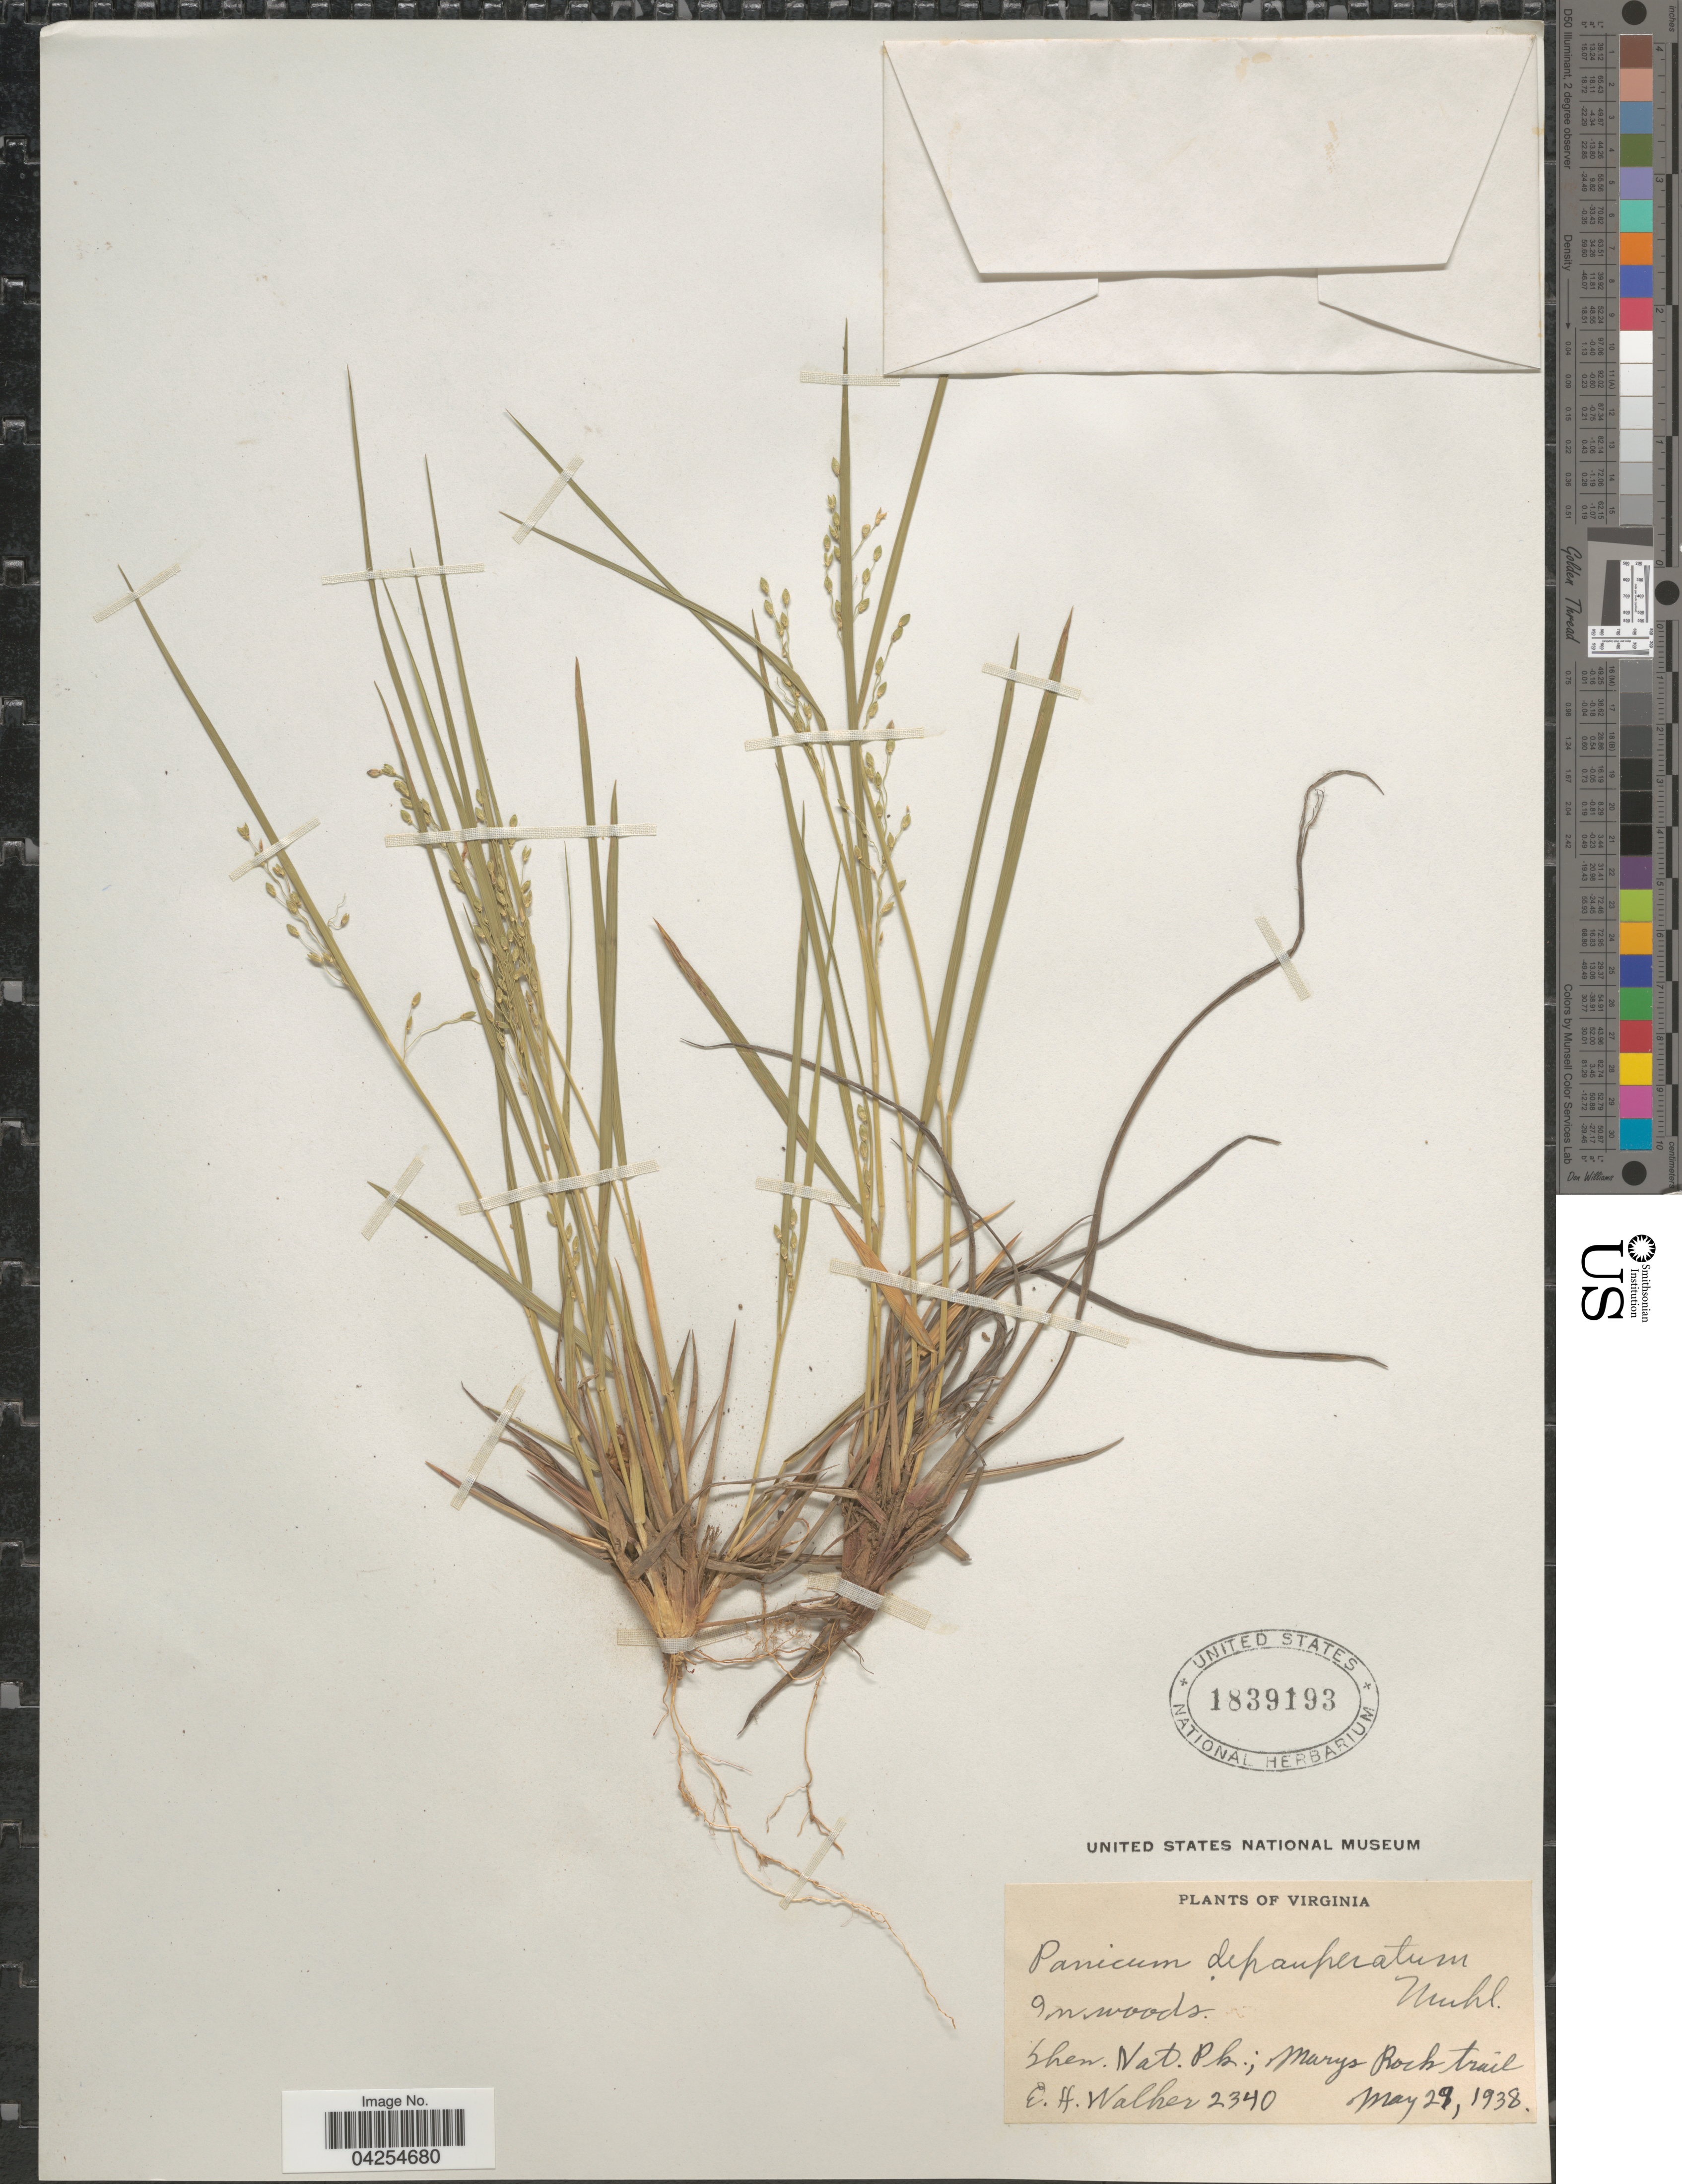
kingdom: Plantae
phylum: Tracheophyta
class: Liliopsida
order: Poales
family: Poaceae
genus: Dichanthelium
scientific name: Dichanthelium depauperatum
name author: (Muhl.) Gould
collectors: E. H. Walker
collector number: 2340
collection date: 1938-05-29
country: United States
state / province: Virginia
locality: Shen. Nat. Pk.; Marys Roch trail.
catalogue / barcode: US 1839193